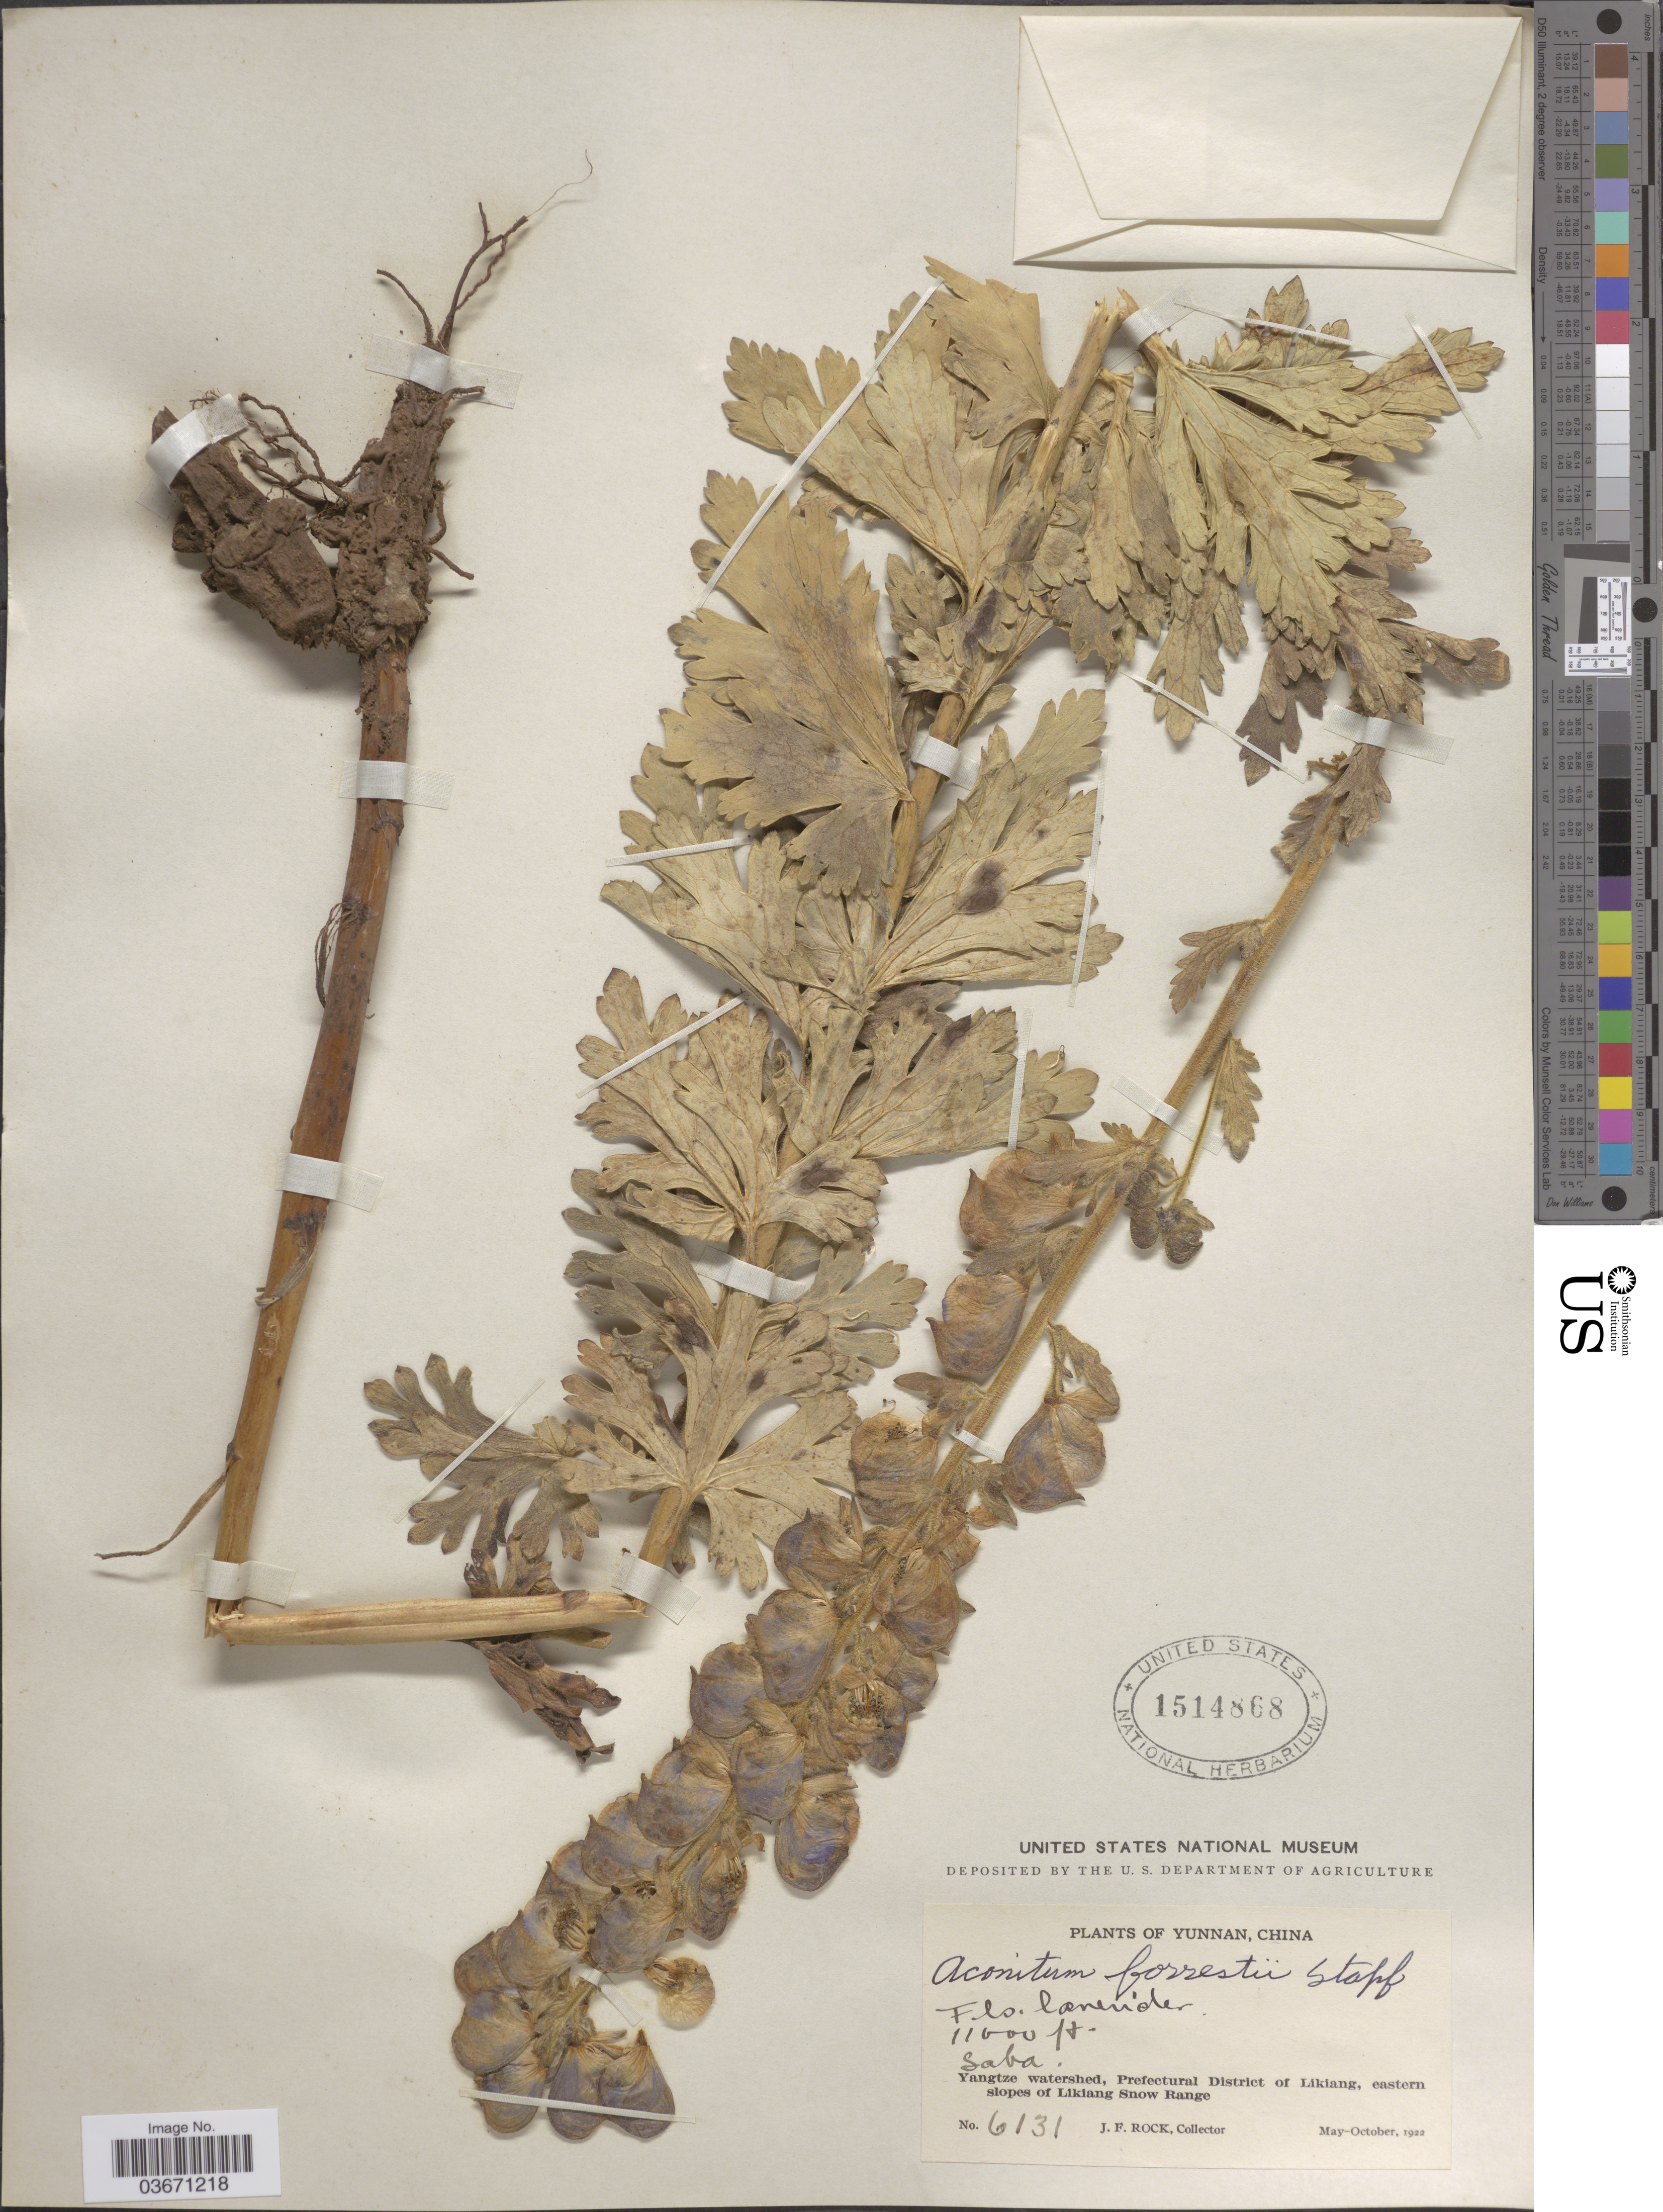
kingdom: Plantae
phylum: Tracheophyta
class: Magnoliopsida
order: Ranunculales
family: Ranunculaceae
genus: Aconitum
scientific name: Aconitum forrestii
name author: Stapf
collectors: J. Rock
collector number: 6131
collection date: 1922-05/1922-10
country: China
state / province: Yunnan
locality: Yangtze watershed, Prefectural District of Likiang, eastern slopes of Likiang Snow Range.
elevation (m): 3353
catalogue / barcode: US 1514868